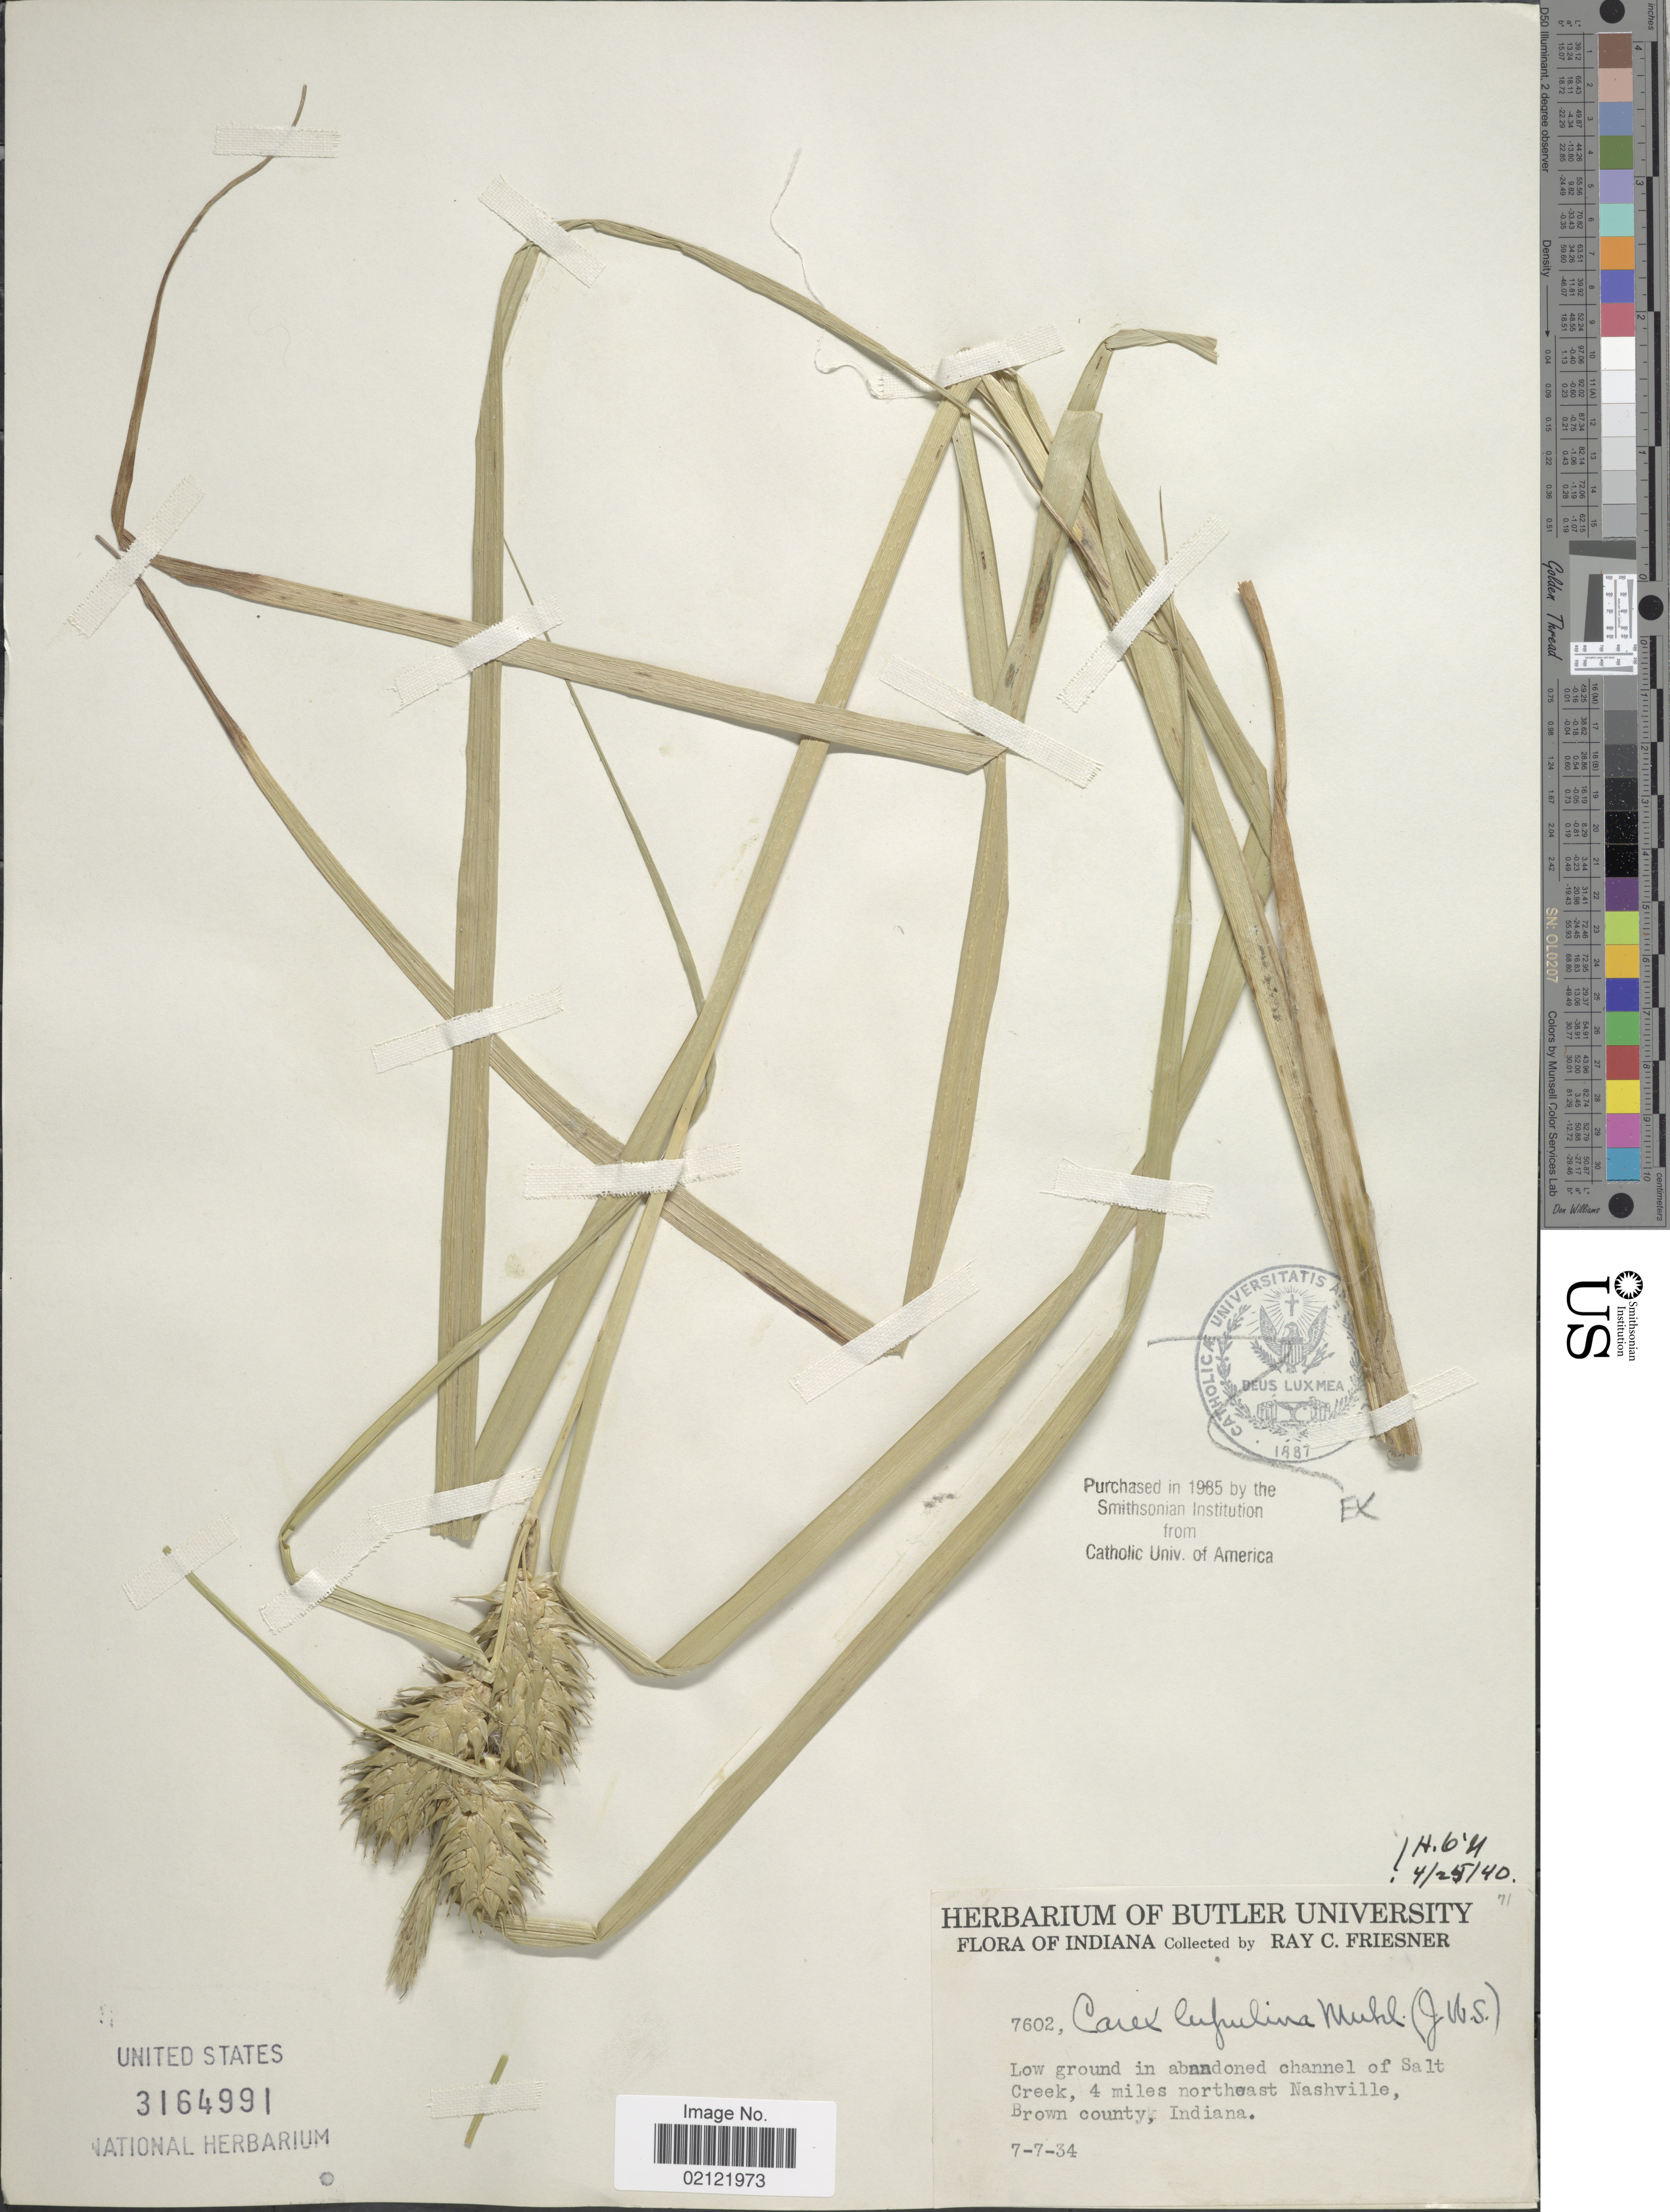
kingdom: Plantae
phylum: Tracheophyta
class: Liliopsida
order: Poales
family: Cyperaceae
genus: Carex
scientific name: Carex lupulina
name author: Muhl. ex Willd.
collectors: R. Friesner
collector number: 7602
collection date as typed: Transcribed d/m/y: 7/7/34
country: United States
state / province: Indiana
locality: Low ground in abandoned channel of Salt Creek, 4 miles northeast Nashville, Brown county, Indiana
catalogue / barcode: US 3164991